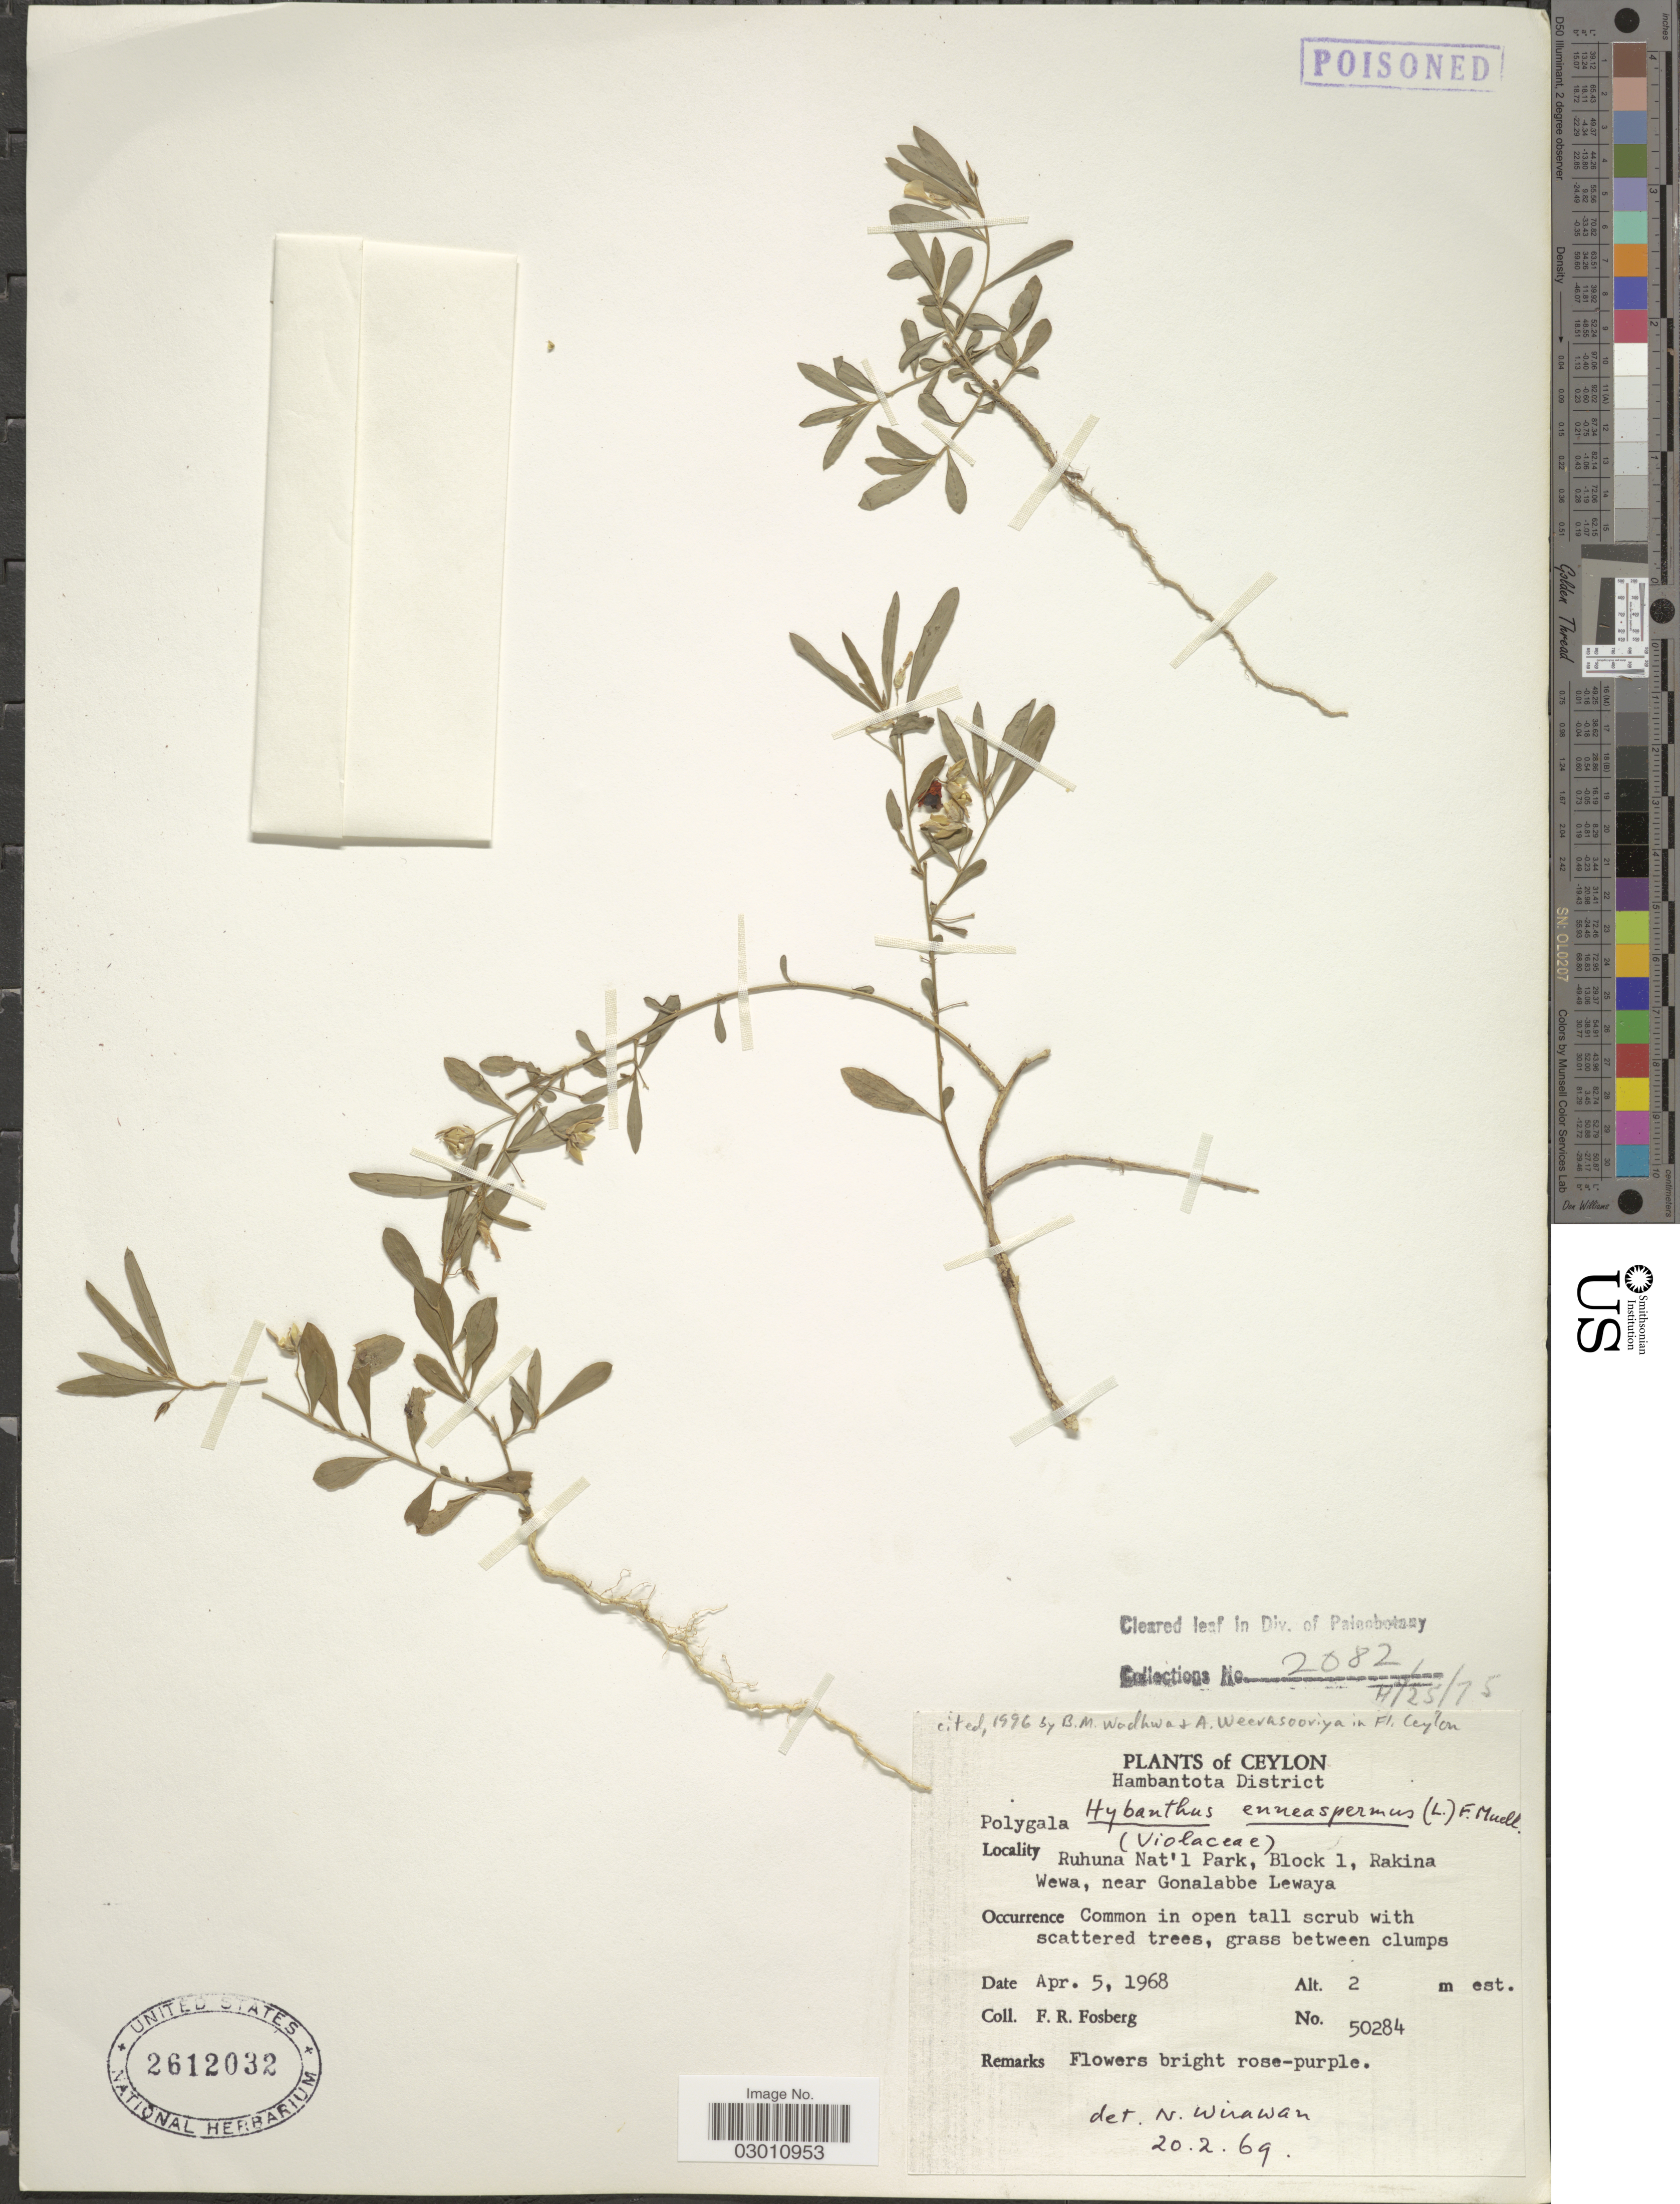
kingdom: Plantae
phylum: Tracheophyta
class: Magnoliopsida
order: Malpighiales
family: Violaceae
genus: Pigea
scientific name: Pigea enneasperma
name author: (L.) P.I. Forst.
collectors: F. R. Fosberg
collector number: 50284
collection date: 1968-04-05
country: Sri Lanka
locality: Ceylon. Hambantota District. Ruhuna Nat'l Park, Block 1, Rakina Wewa, near Gonalabbe Lewaya.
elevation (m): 2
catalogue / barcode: US 2612032